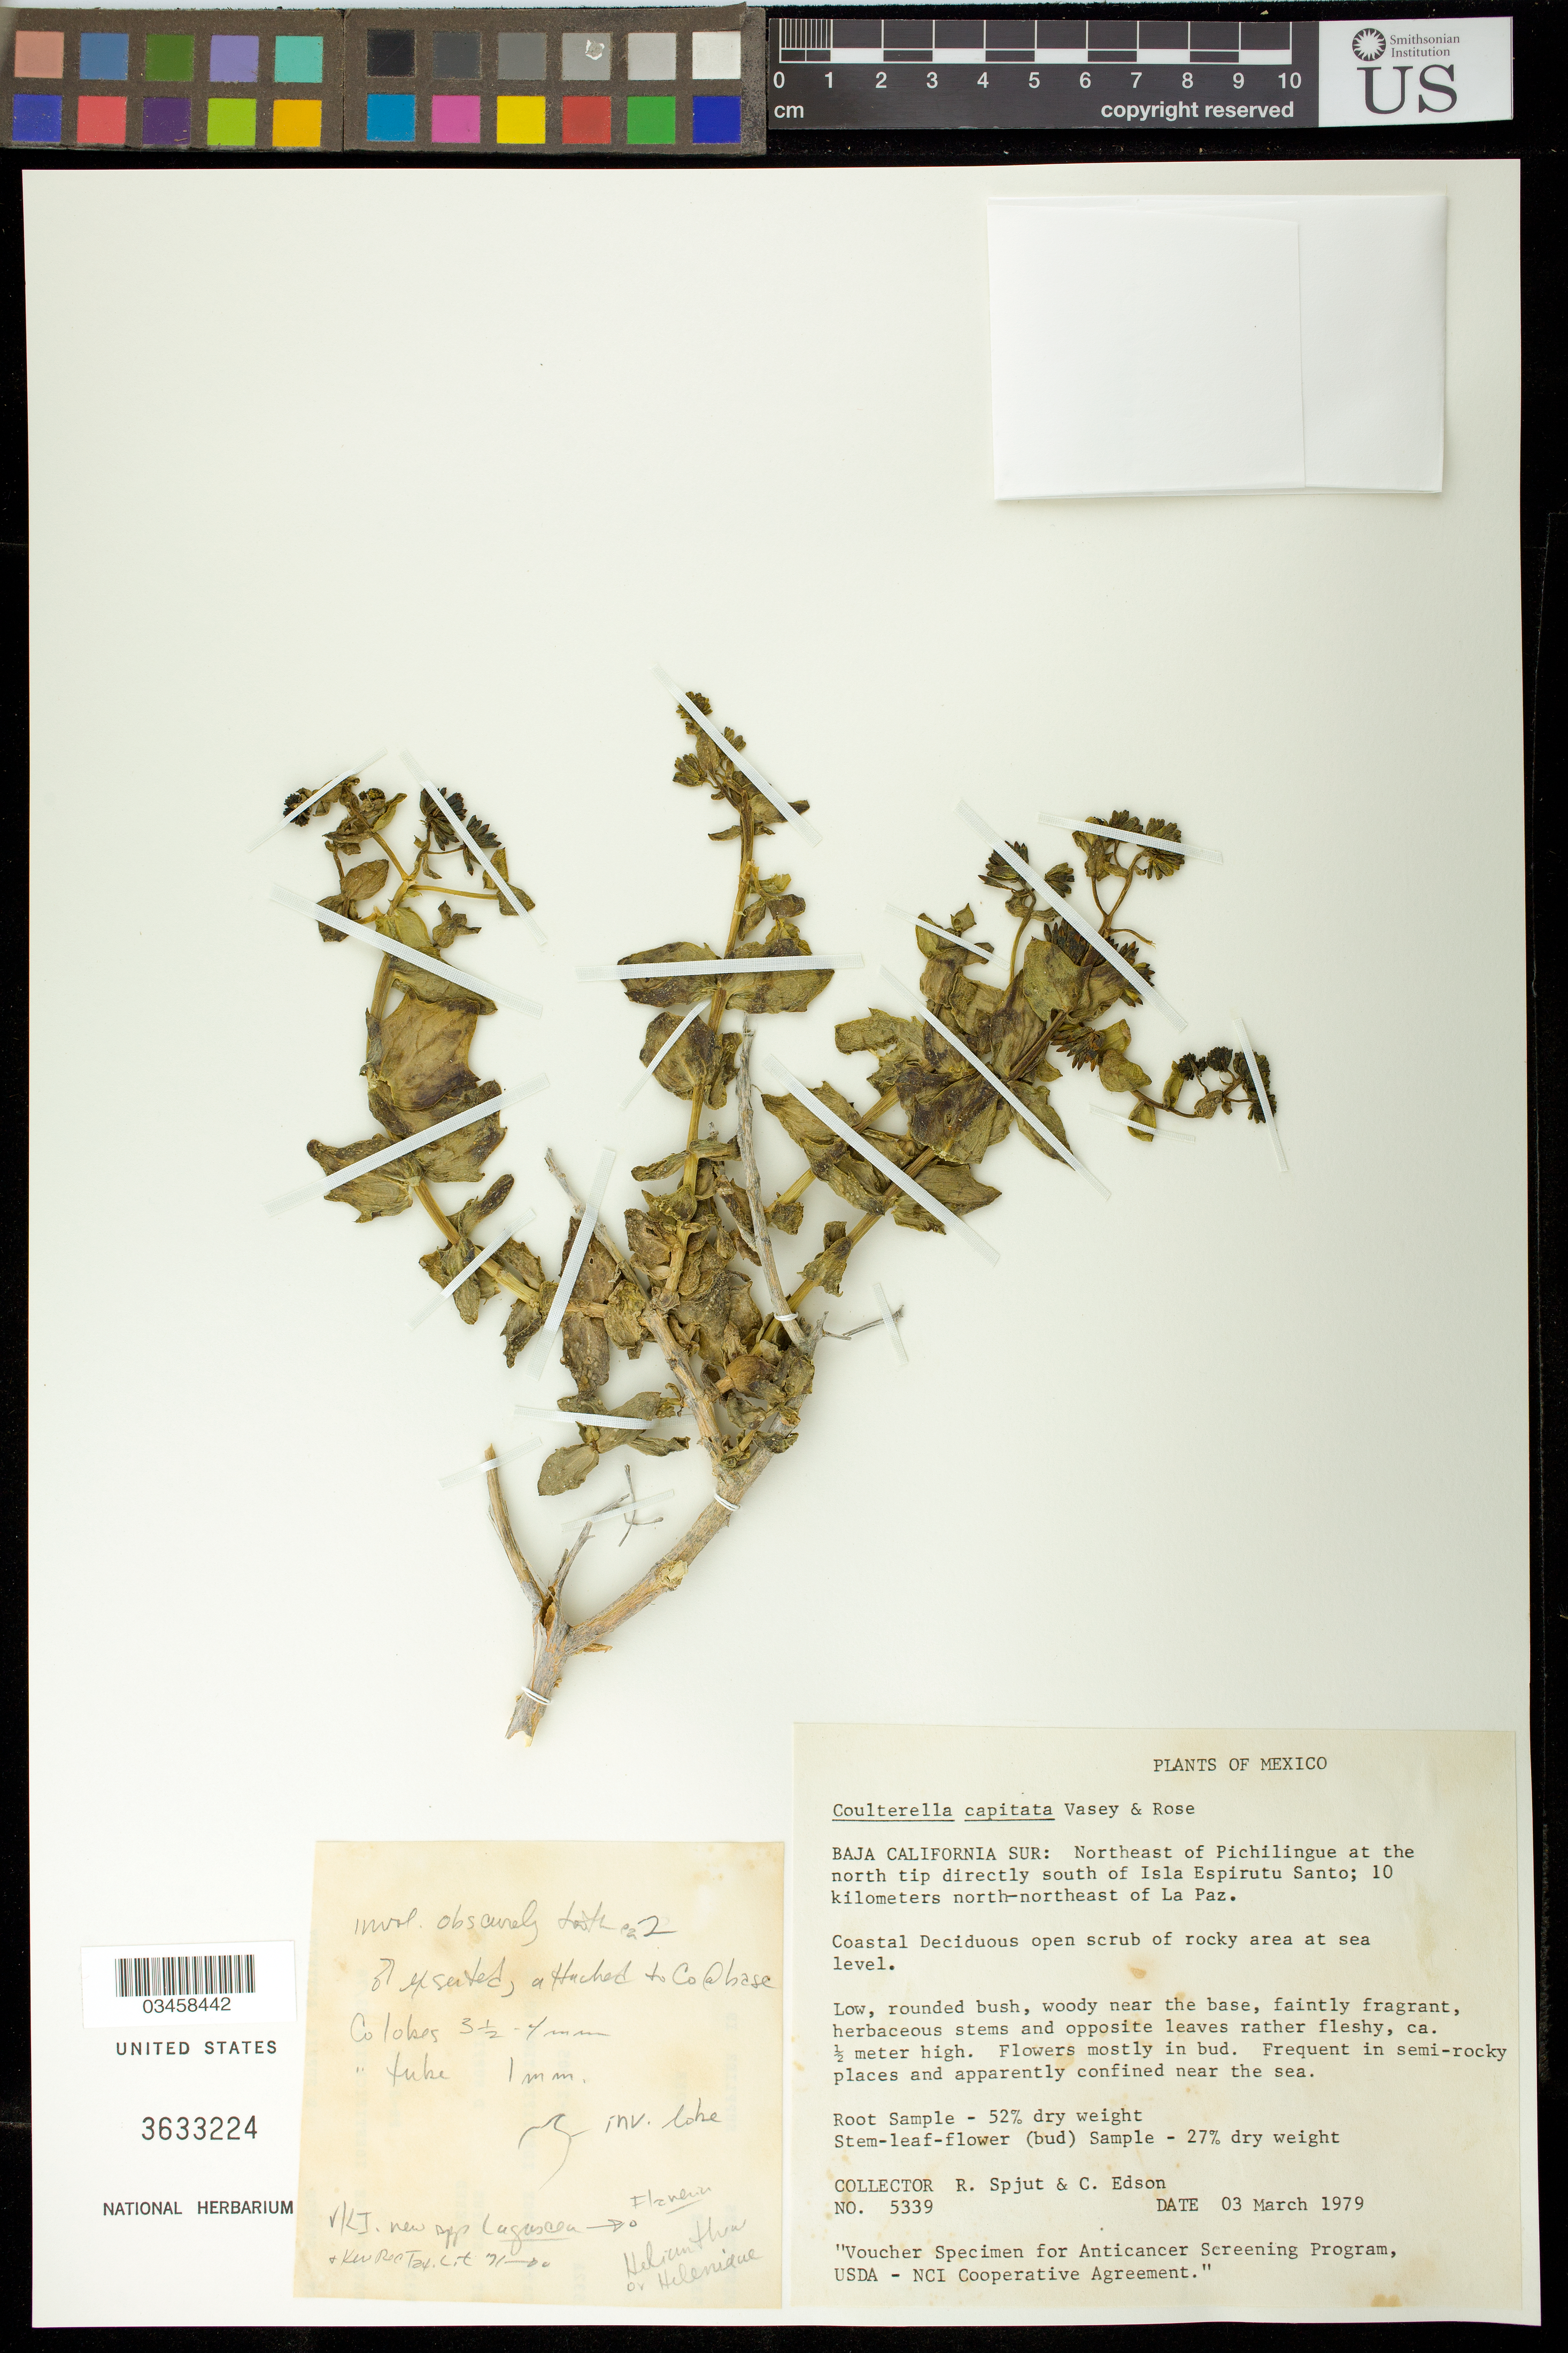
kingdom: Plantae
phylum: Tracheophyta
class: Magnoliopsida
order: Asterales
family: Asteraceae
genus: Coulterella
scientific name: Coulterella capitata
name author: Vasey & Rose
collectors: R. Spjut & C. Edson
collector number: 5339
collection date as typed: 3 Mar 1979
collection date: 1979-03-03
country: Mexico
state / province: Baja California Sur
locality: La Paz, open field near La Posada Hotel.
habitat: Frequent in semi-rocky places and apparently confined near the sea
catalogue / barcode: US 3633224